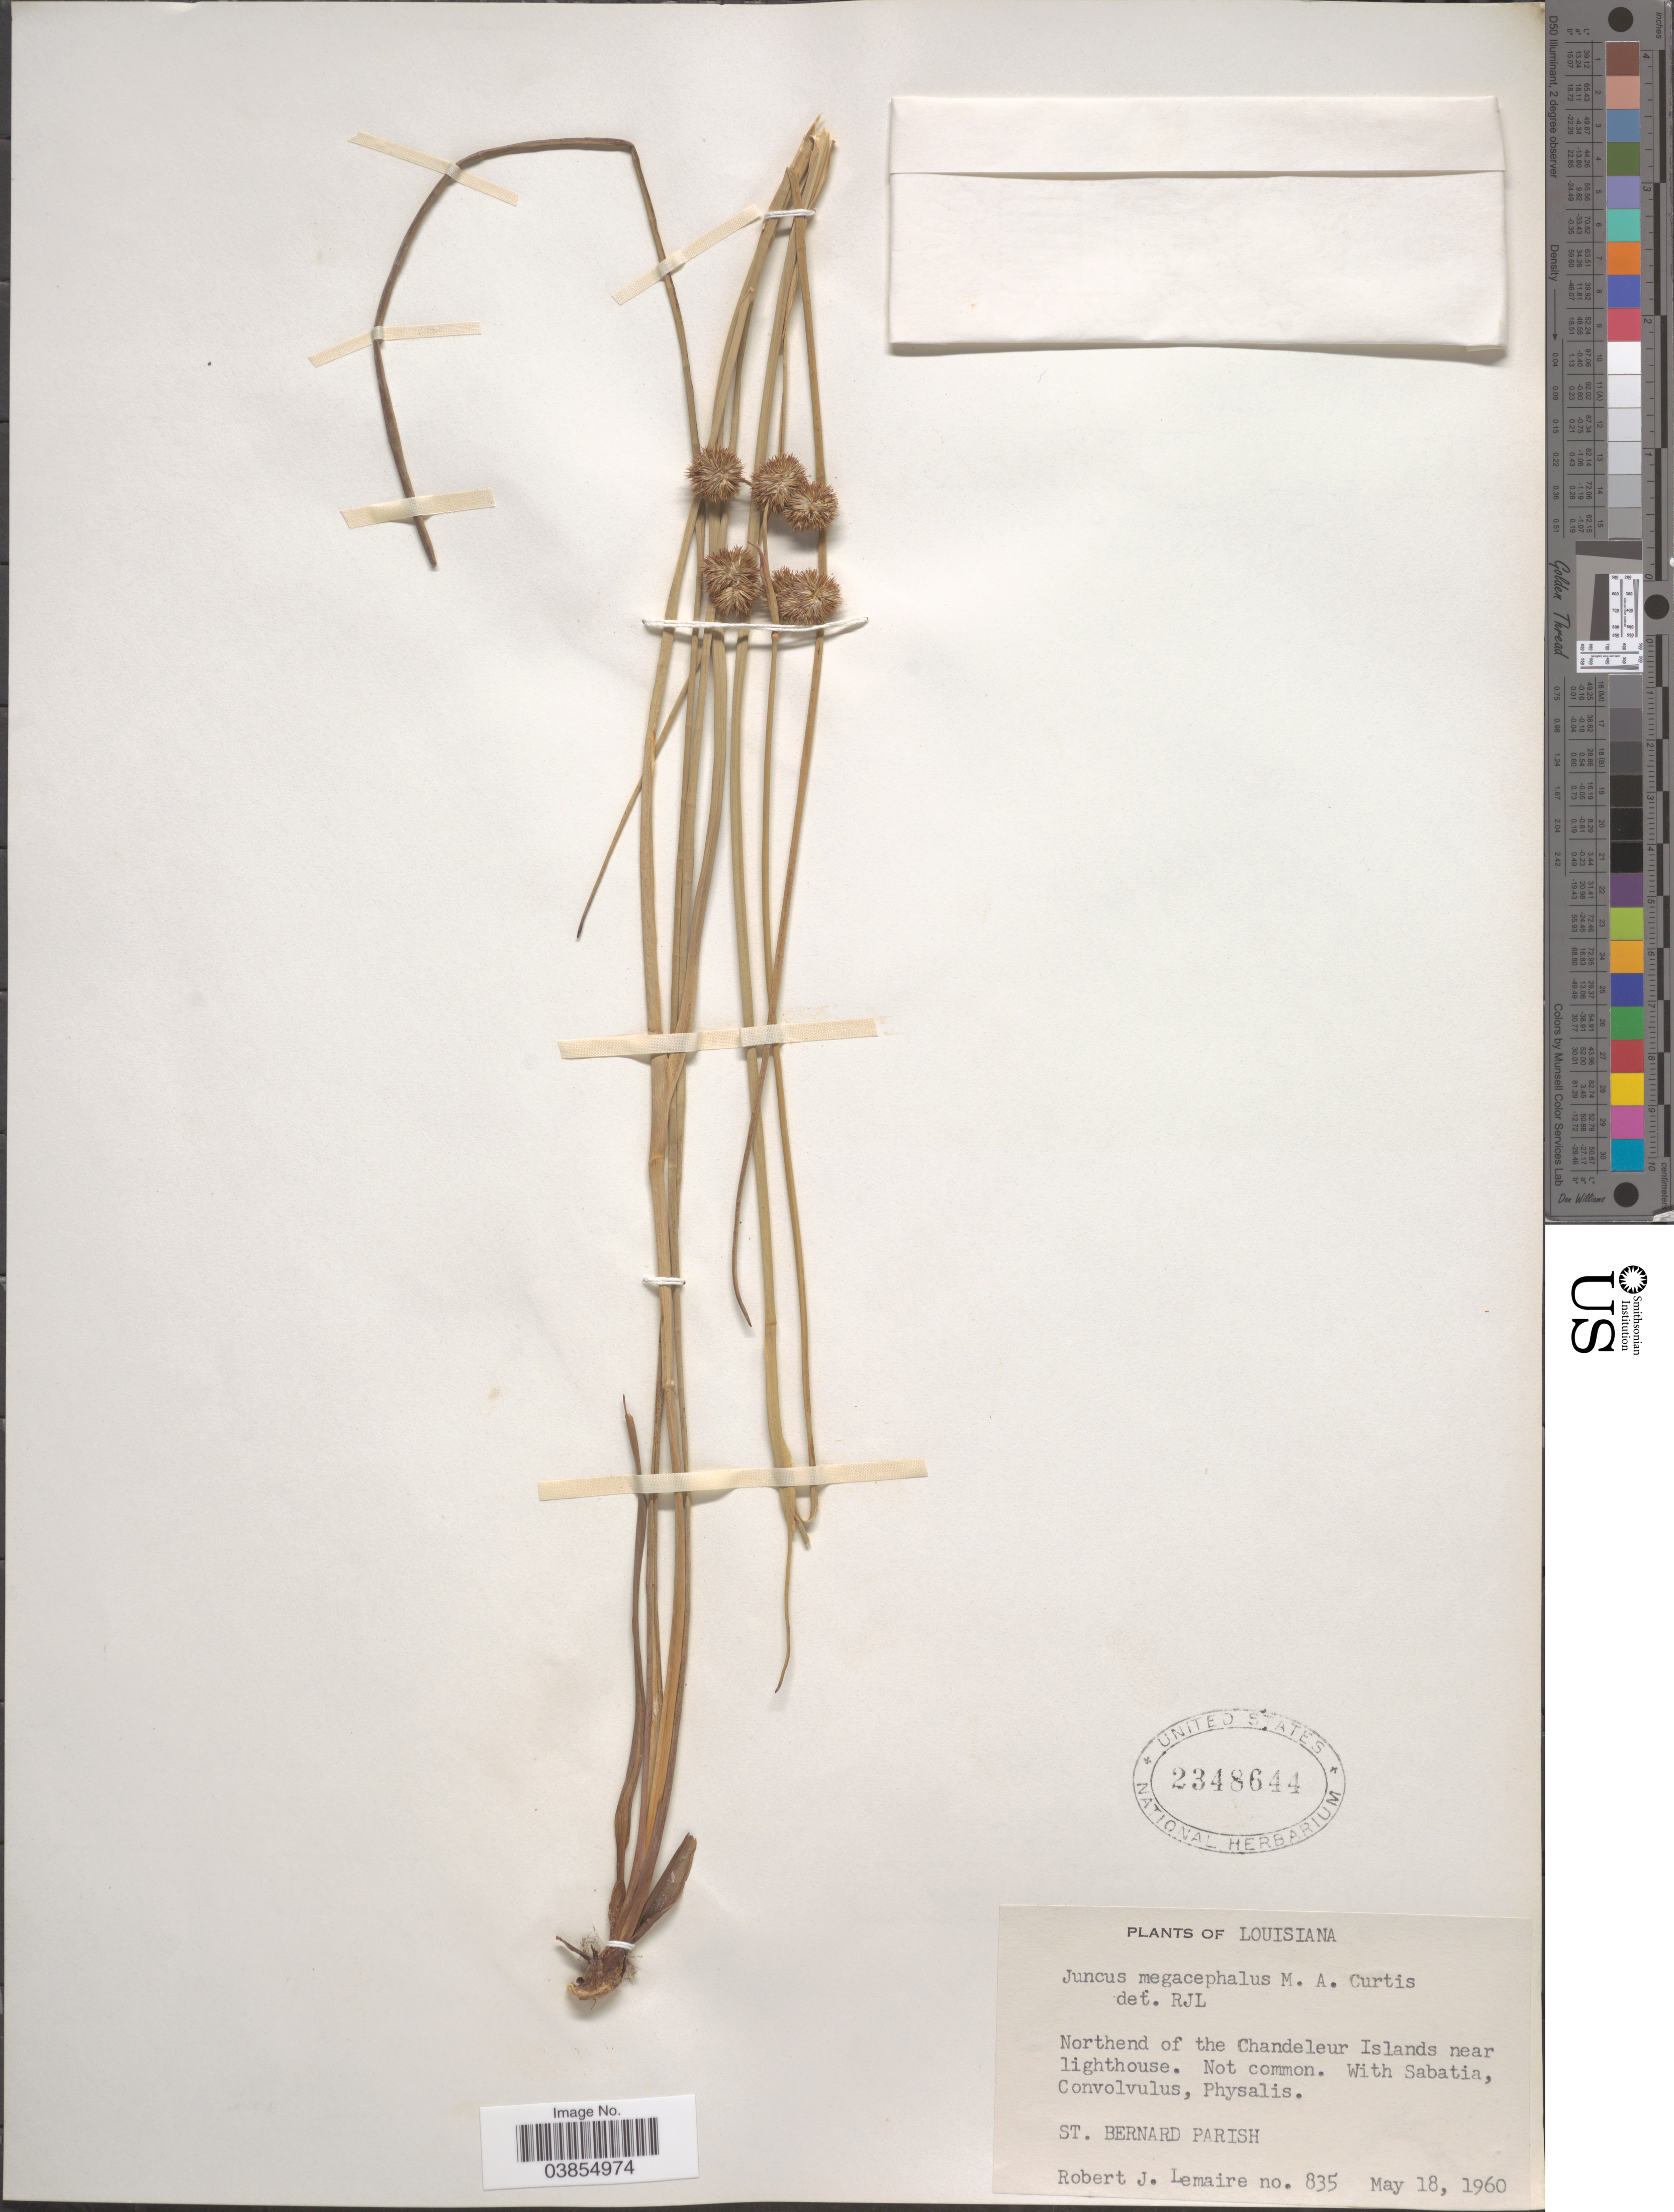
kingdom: Plantae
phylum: Tracheophyta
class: Liliopsida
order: Poales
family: Juncaceae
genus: Juncus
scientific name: Juncus megacephalus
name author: M.A. Curtis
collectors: R. J. Lemaire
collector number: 835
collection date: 1960-05-18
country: United States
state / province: Louisiana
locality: Northend of the Chandeleur Islands near lighthouse. St. Bernard Parish.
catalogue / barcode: US 2348644